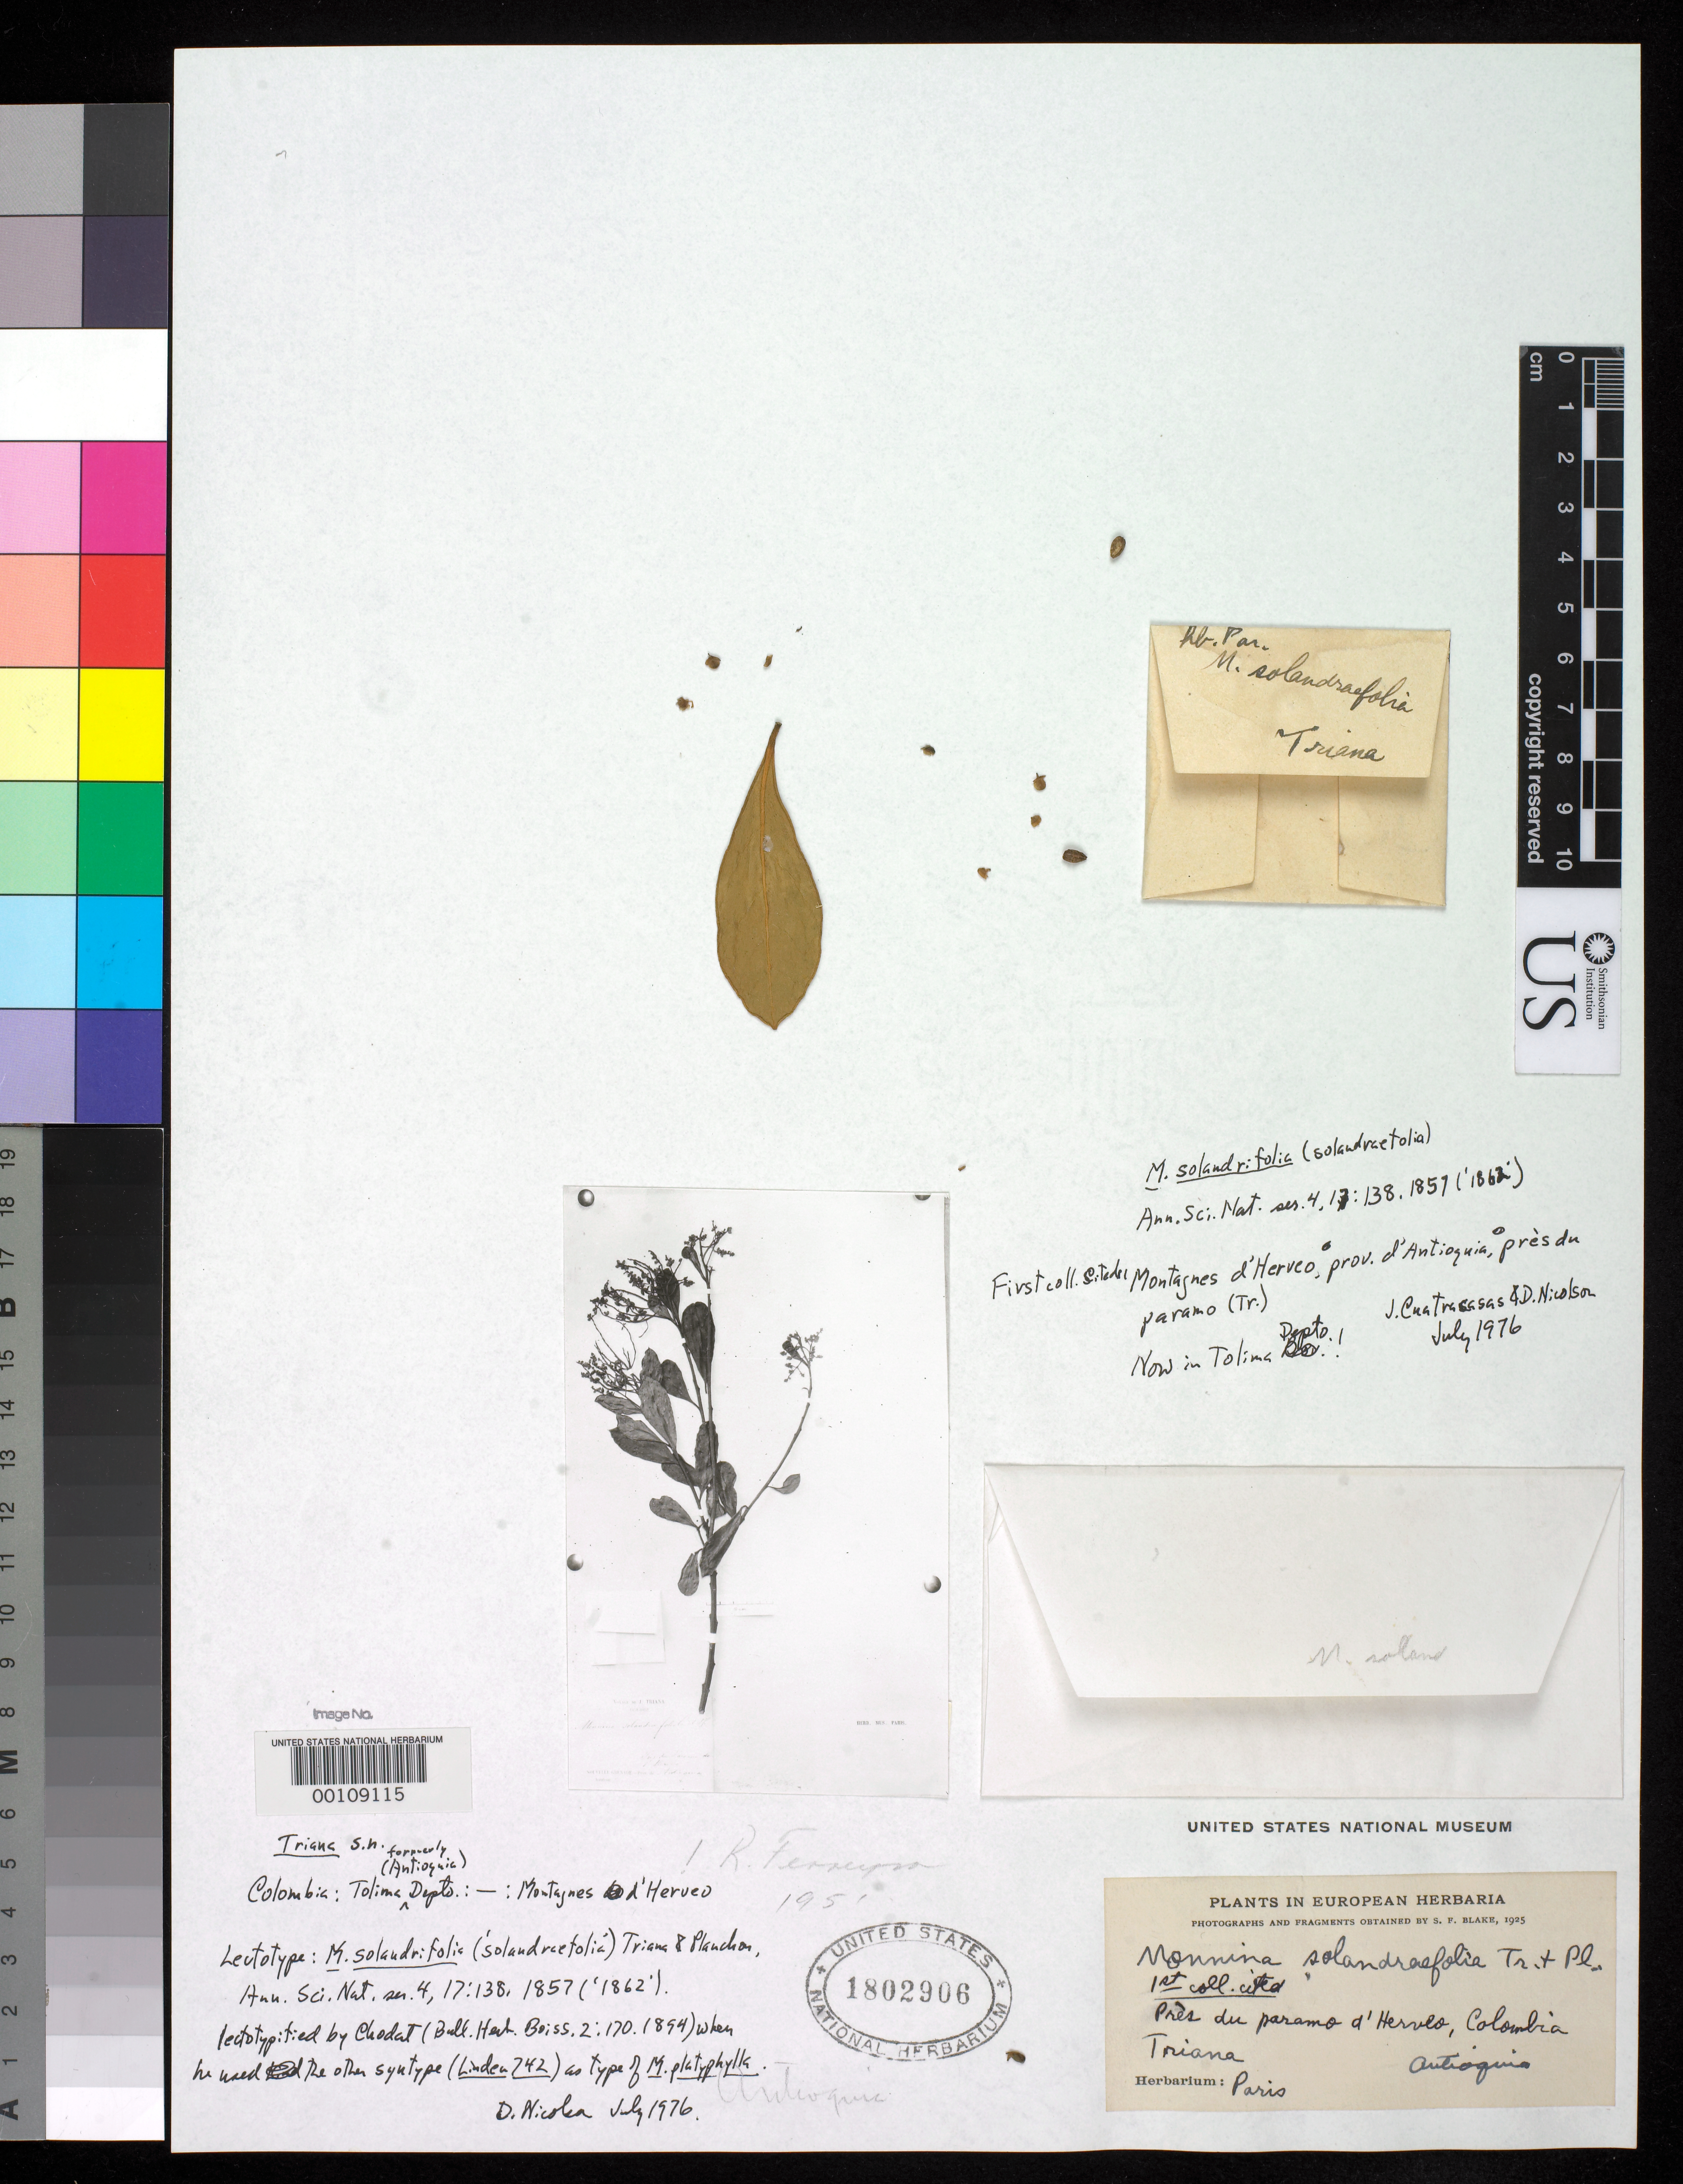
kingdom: Plantae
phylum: Tracheophyta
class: Magnoliopsida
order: Fabales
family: Polygalaceae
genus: Monnina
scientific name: Monnina solandraefolia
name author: Triana & Planch.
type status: Type Material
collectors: J. J. Triana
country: Colombia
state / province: Tolima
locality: Montagnes d'Herveo.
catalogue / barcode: US 1802906